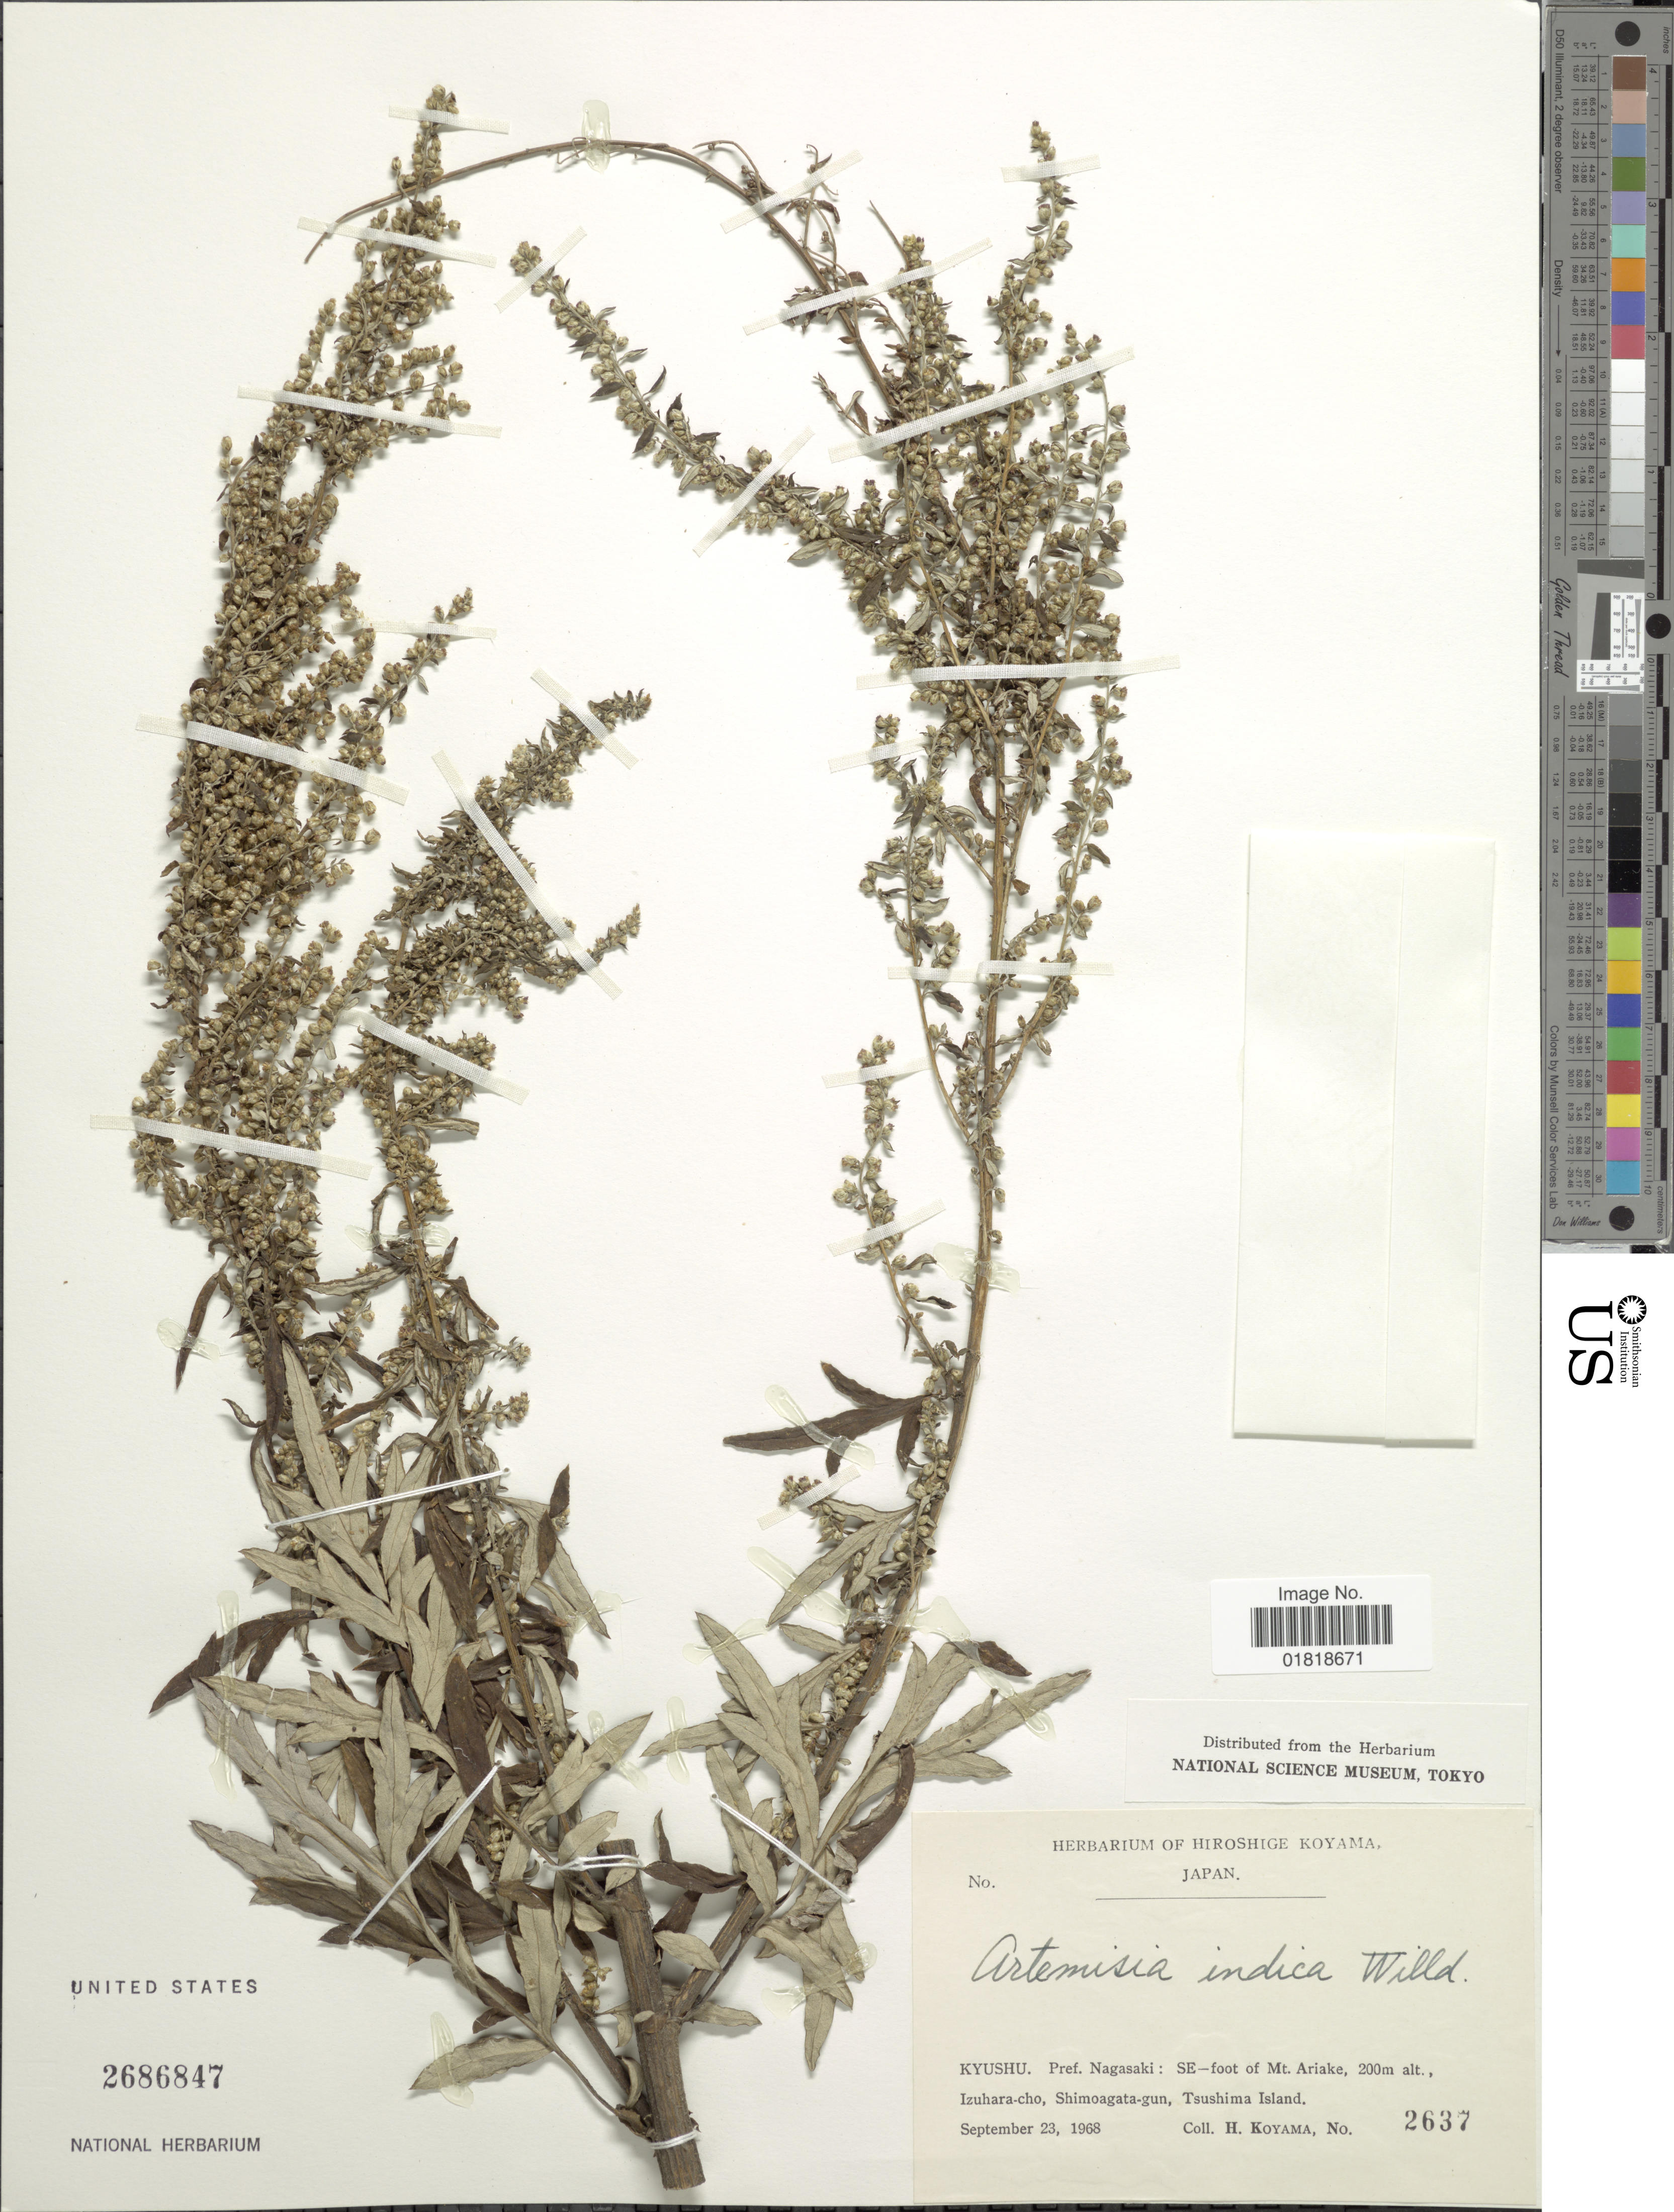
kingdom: Plantae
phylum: Tracheophyta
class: Magnoliopsida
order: Asterales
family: Asteraceae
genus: Artemisia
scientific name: Artemisia indica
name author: Willd.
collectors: H. Koyama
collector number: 2637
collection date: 1968-09-23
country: Japan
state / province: Nagasaki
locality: Kyushu, Pref. Nagasaki: SE-foot of Mt. Mariake, Izuharo-cho, Shimoagata-gun, Tsushima Island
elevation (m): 200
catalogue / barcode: US 2686847